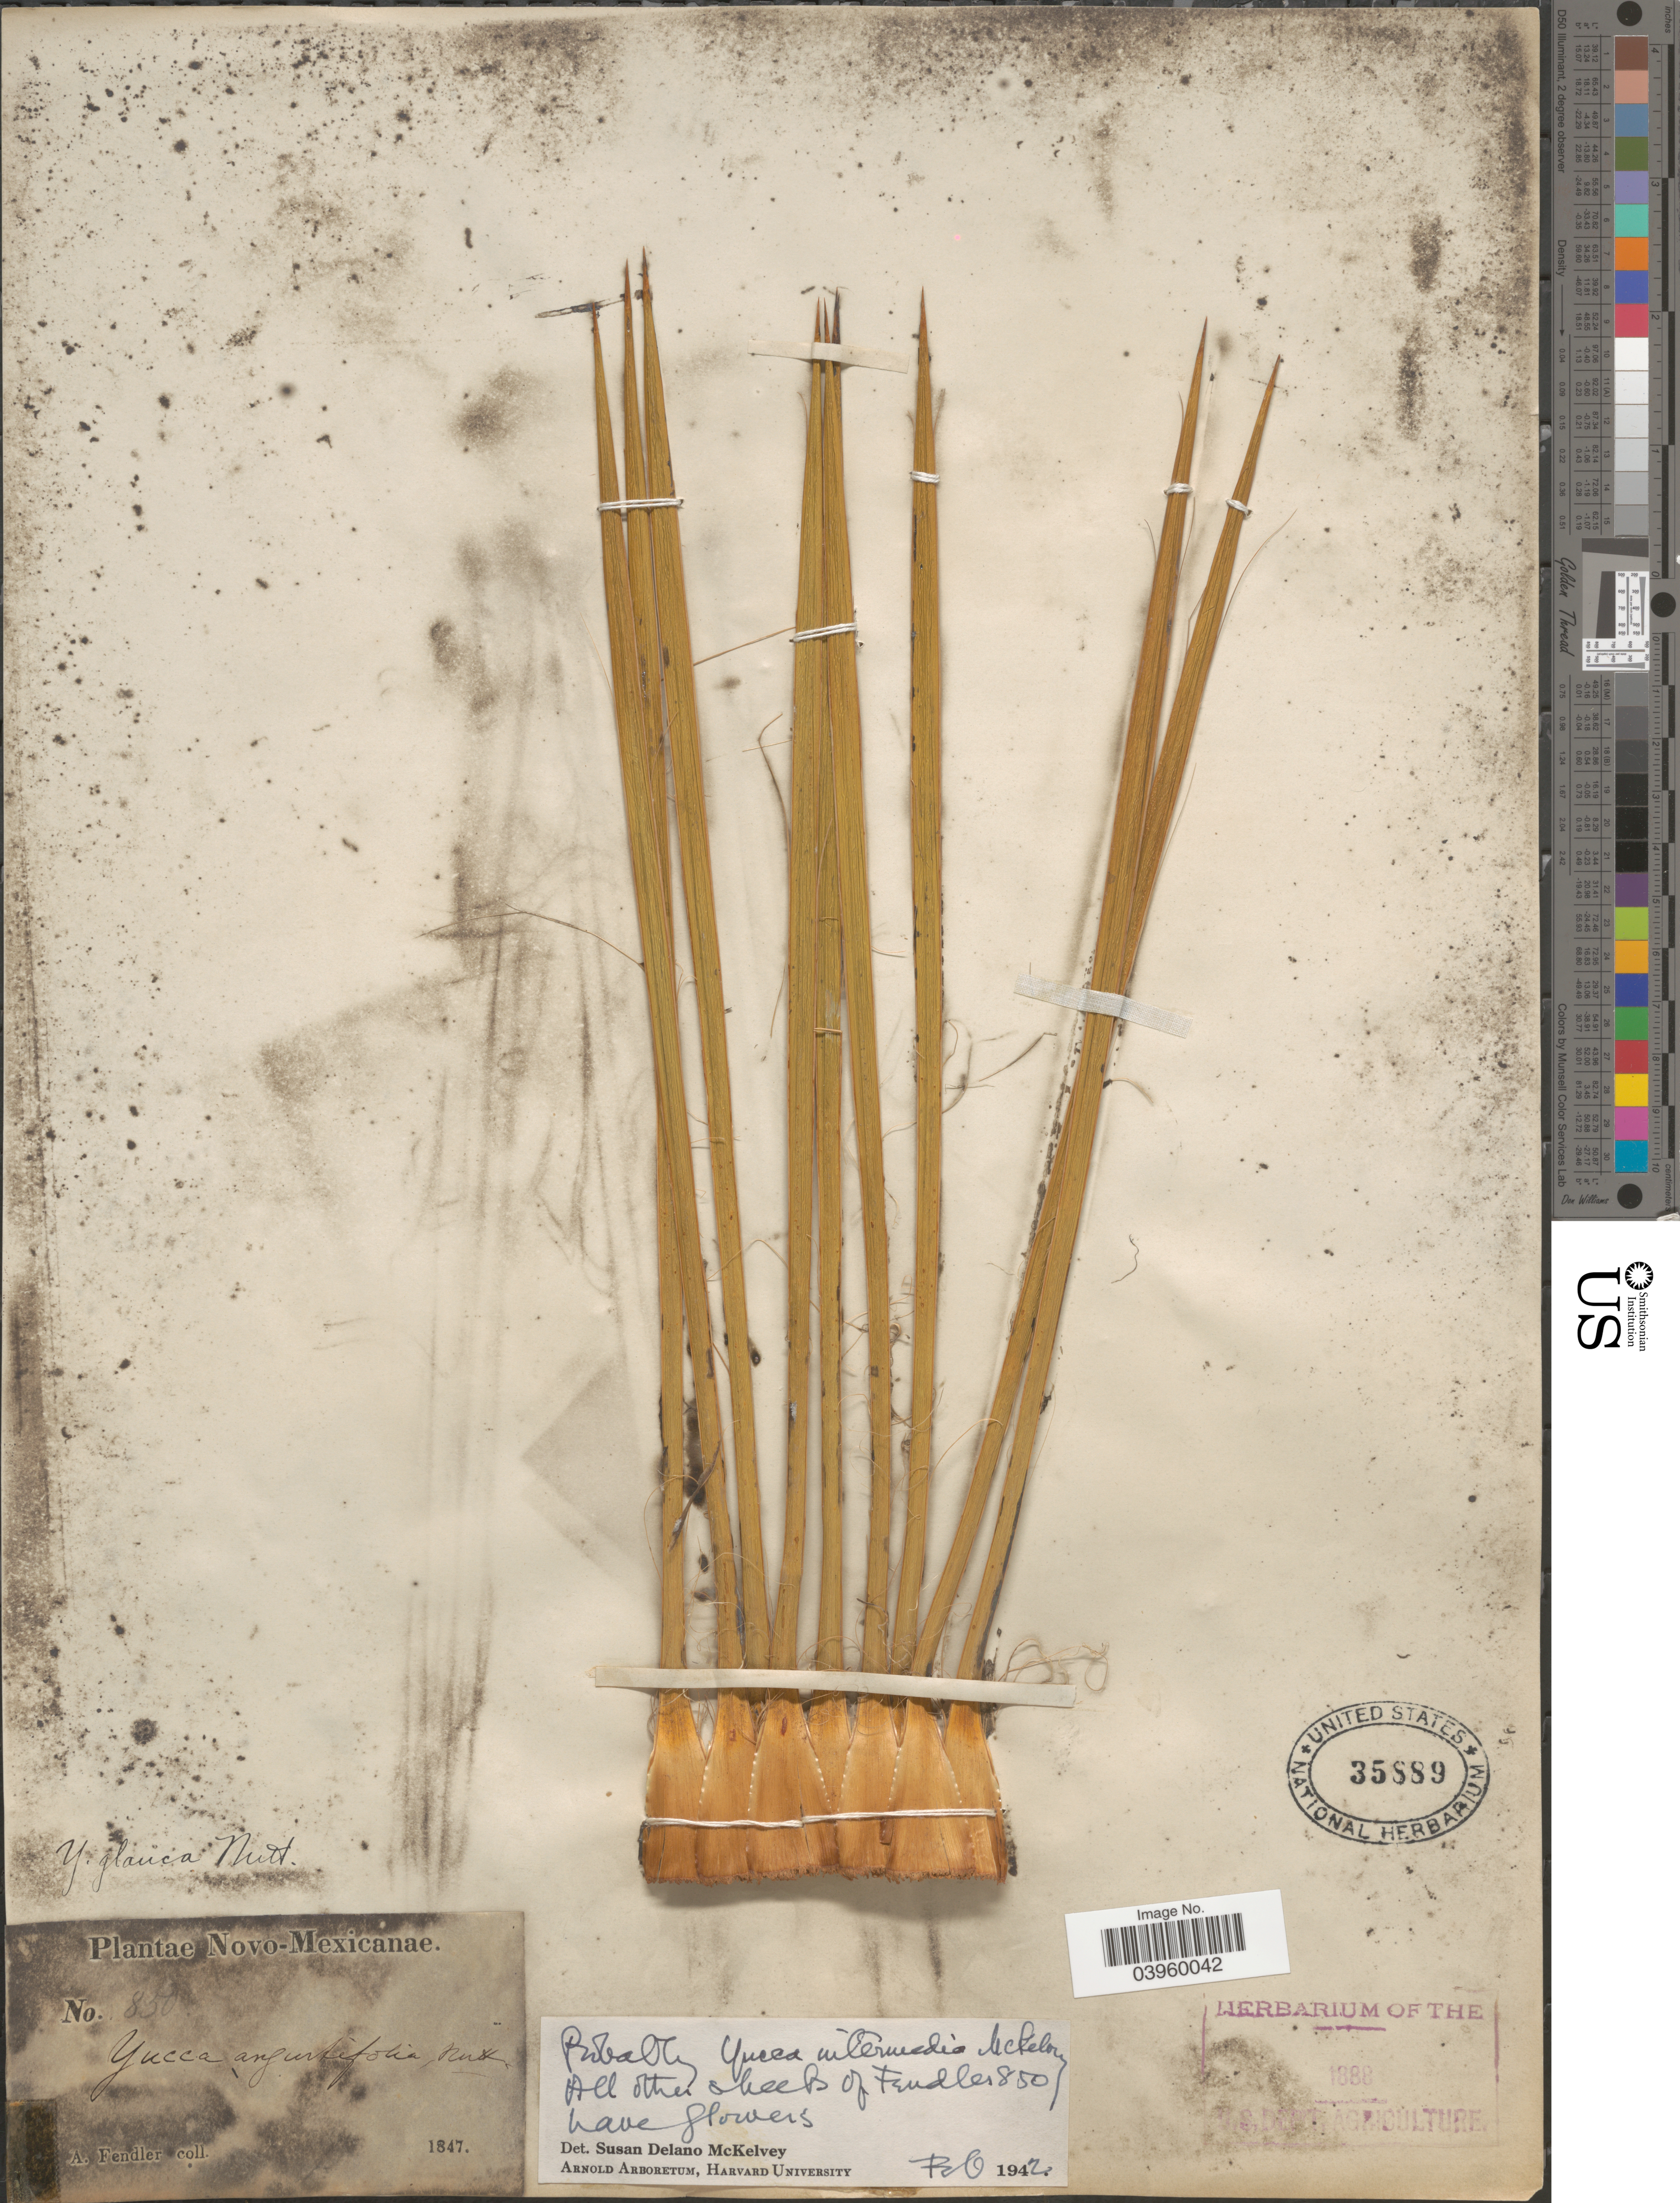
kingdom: Plantae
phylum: Tracheophyta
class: Liliopsida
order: Asparagales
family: Asparagaceae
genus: Yucca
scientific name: Yucca intermedia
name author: McKelvey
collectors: A. Fendler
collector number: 850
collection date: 1847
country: United States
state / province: New Mexico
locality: Novo-Mexicanae.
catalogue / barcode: US 35889